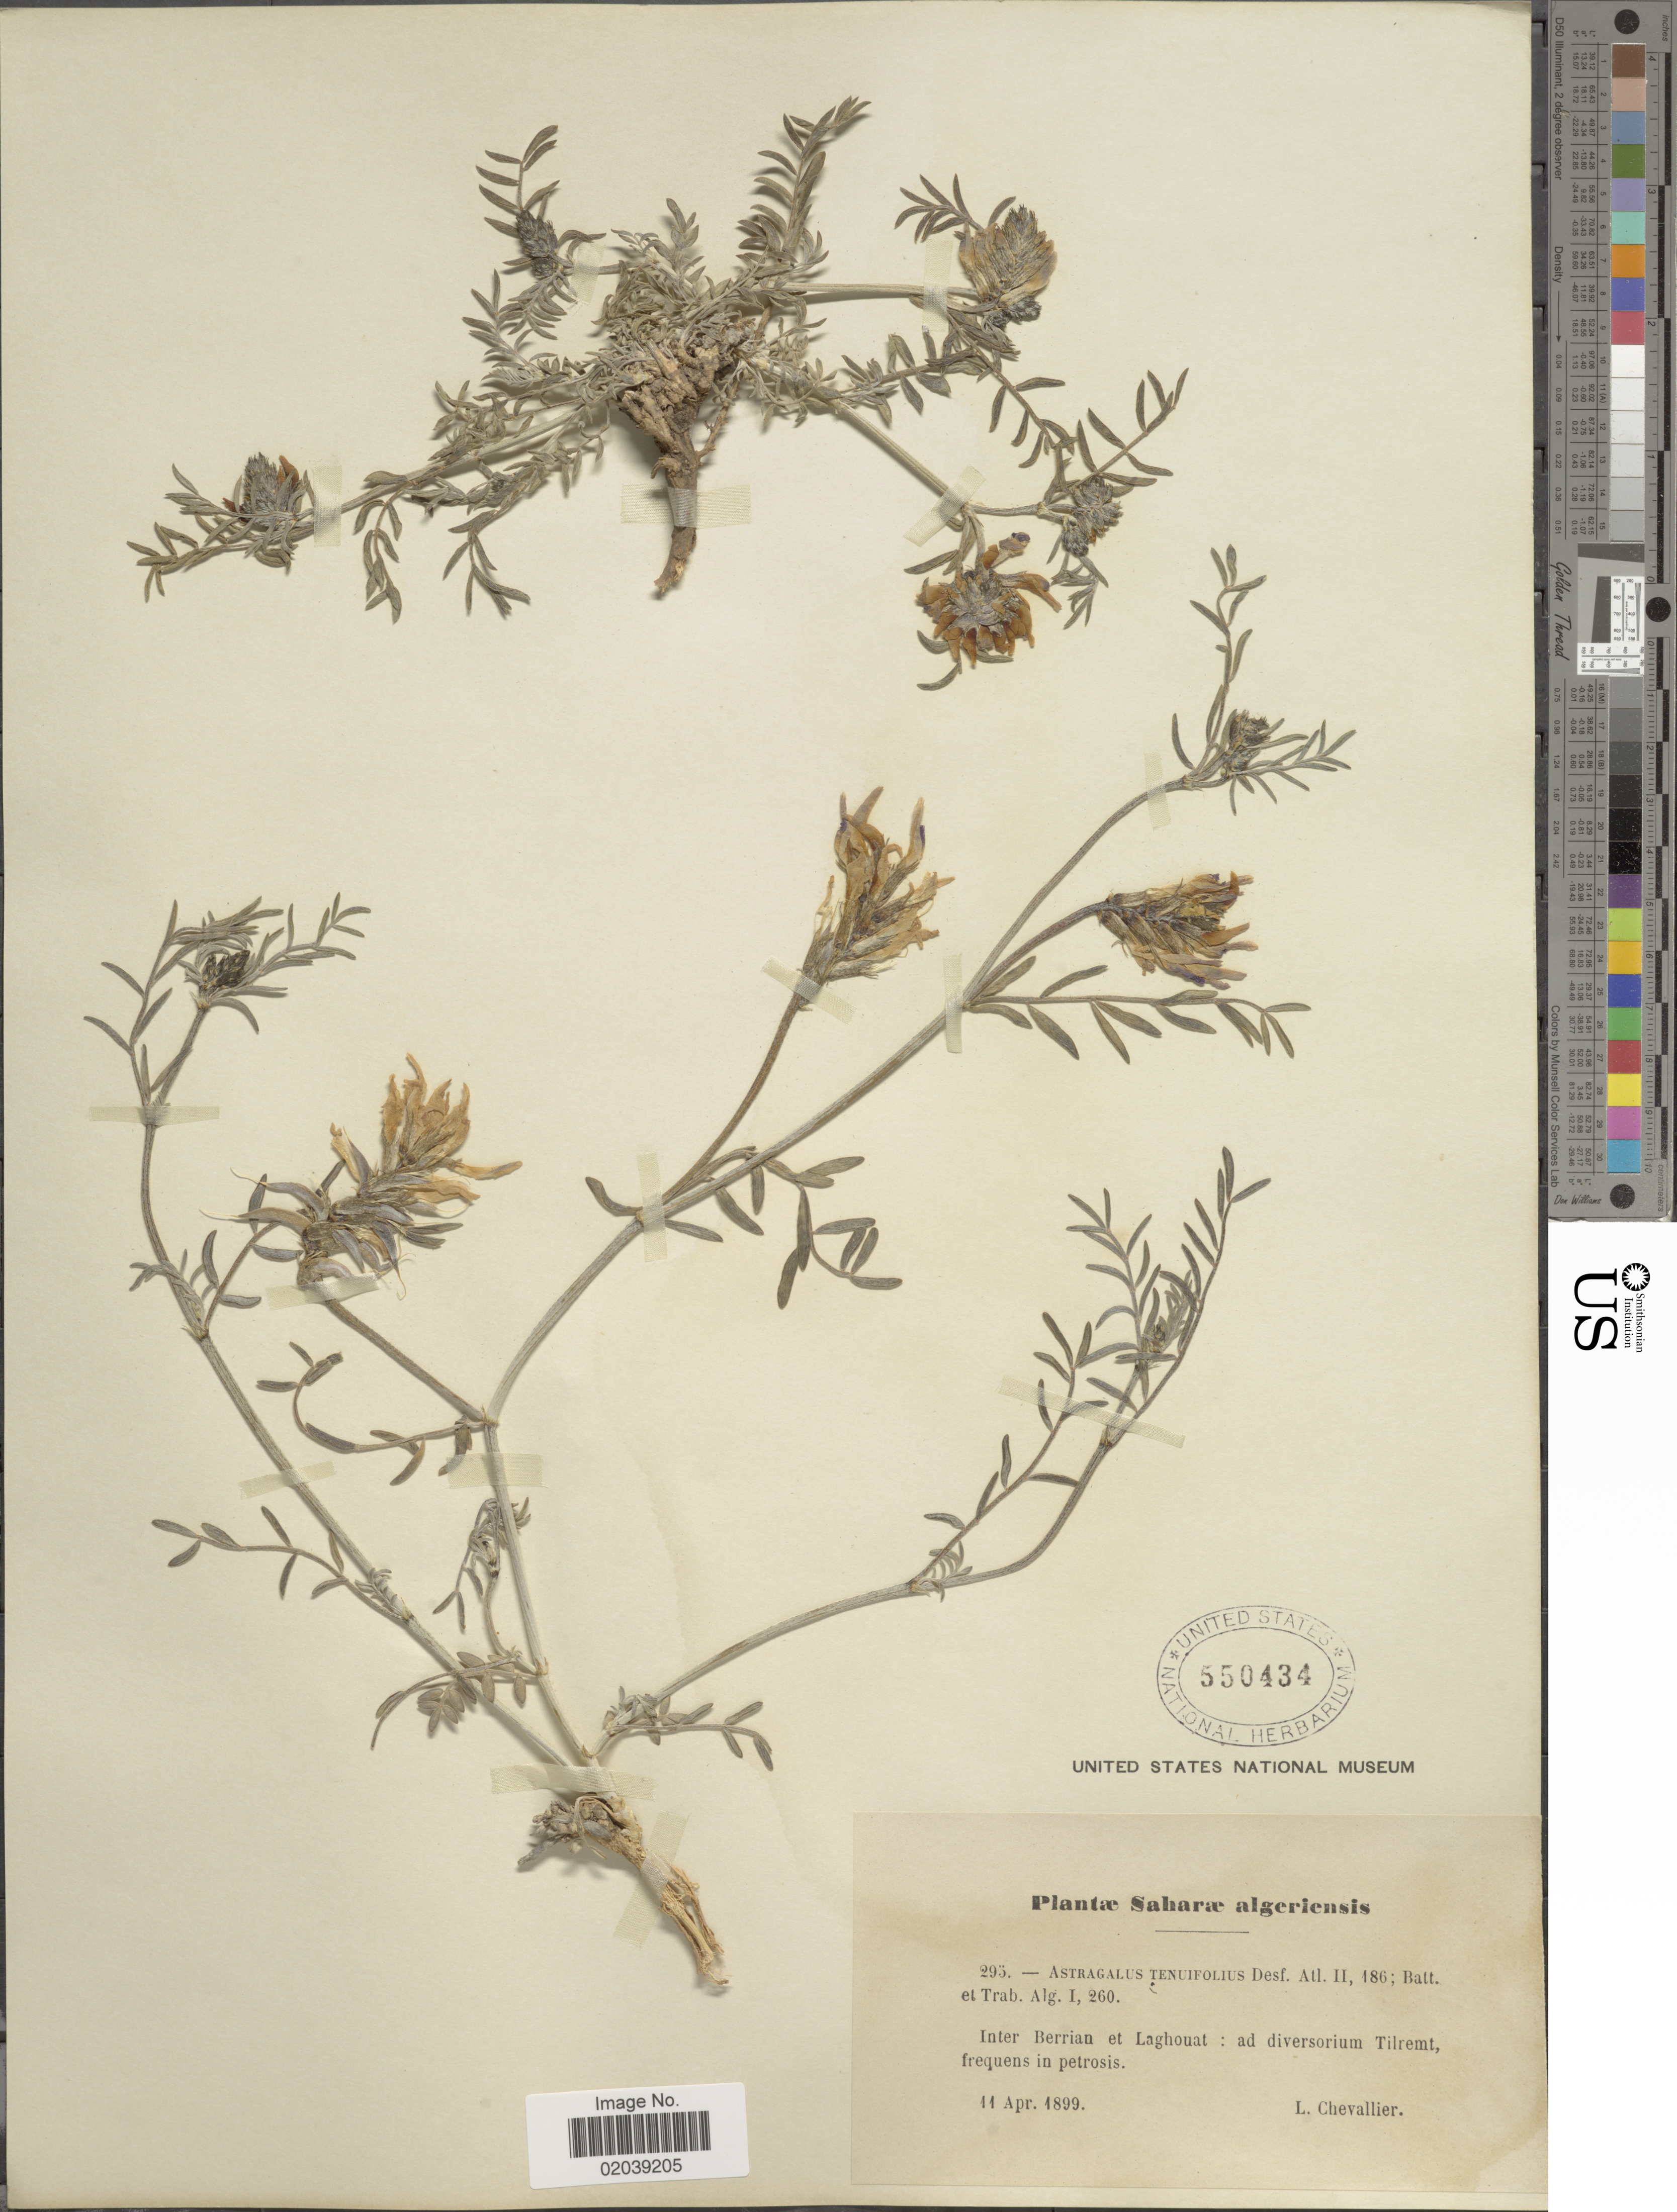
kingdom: Plantae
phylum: Tracheophyta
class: Magnoliopsida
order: Fabales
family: Fabaceae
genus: Astragalus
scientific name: Astragalus tenuifolius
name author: L.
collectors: L. Chevallier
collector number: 295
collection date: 1899-04-11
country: Algeria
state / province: Laghouat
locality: Saharae algeriensis. Inter Berrian et Laghouat: ad diversorium Tilremt, frequens in petrosis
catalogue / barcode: US 550434